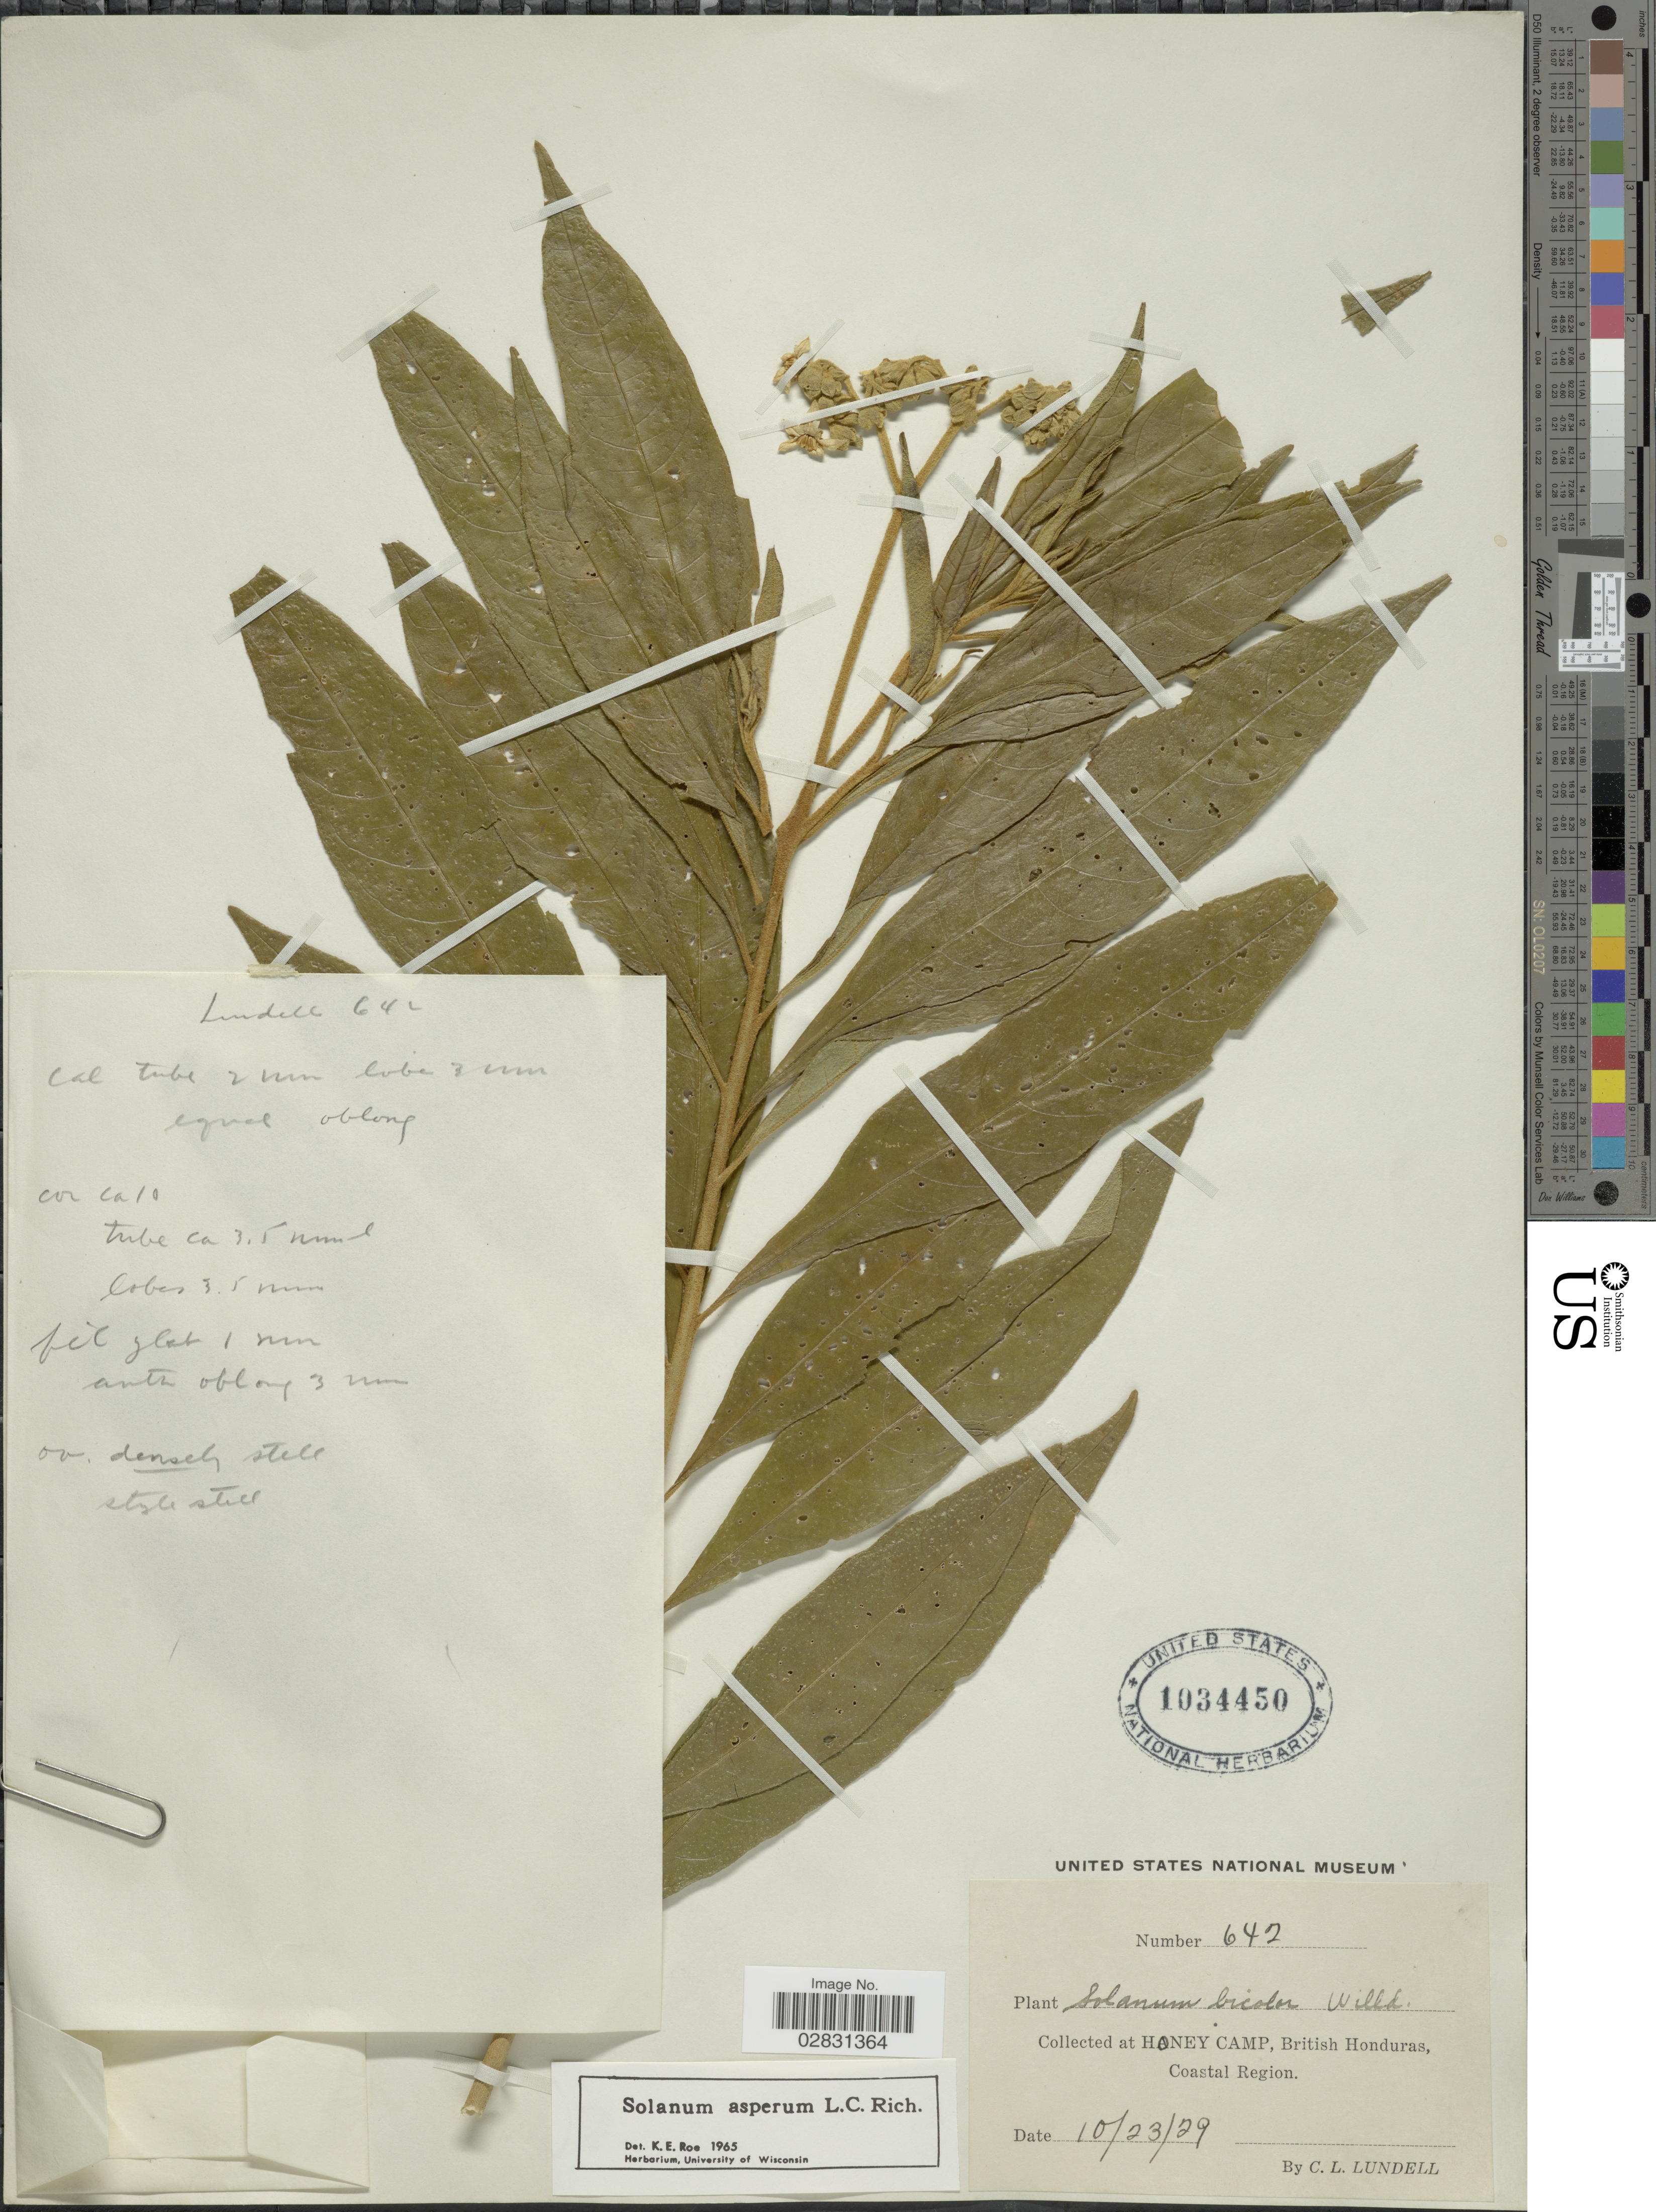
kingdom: Plantae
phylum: Tracheophyta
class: Magnoliopsida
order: Solanales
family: Solanaceae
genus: Solanum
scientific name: Solanum asperum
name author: Rich.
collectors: C. L. Lundell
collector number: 642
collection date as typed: Transcribed d/m/y: 23/10/29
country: Belize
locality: Honey Camp, British Honduras, Coastal Region.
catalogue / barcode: US 1034450